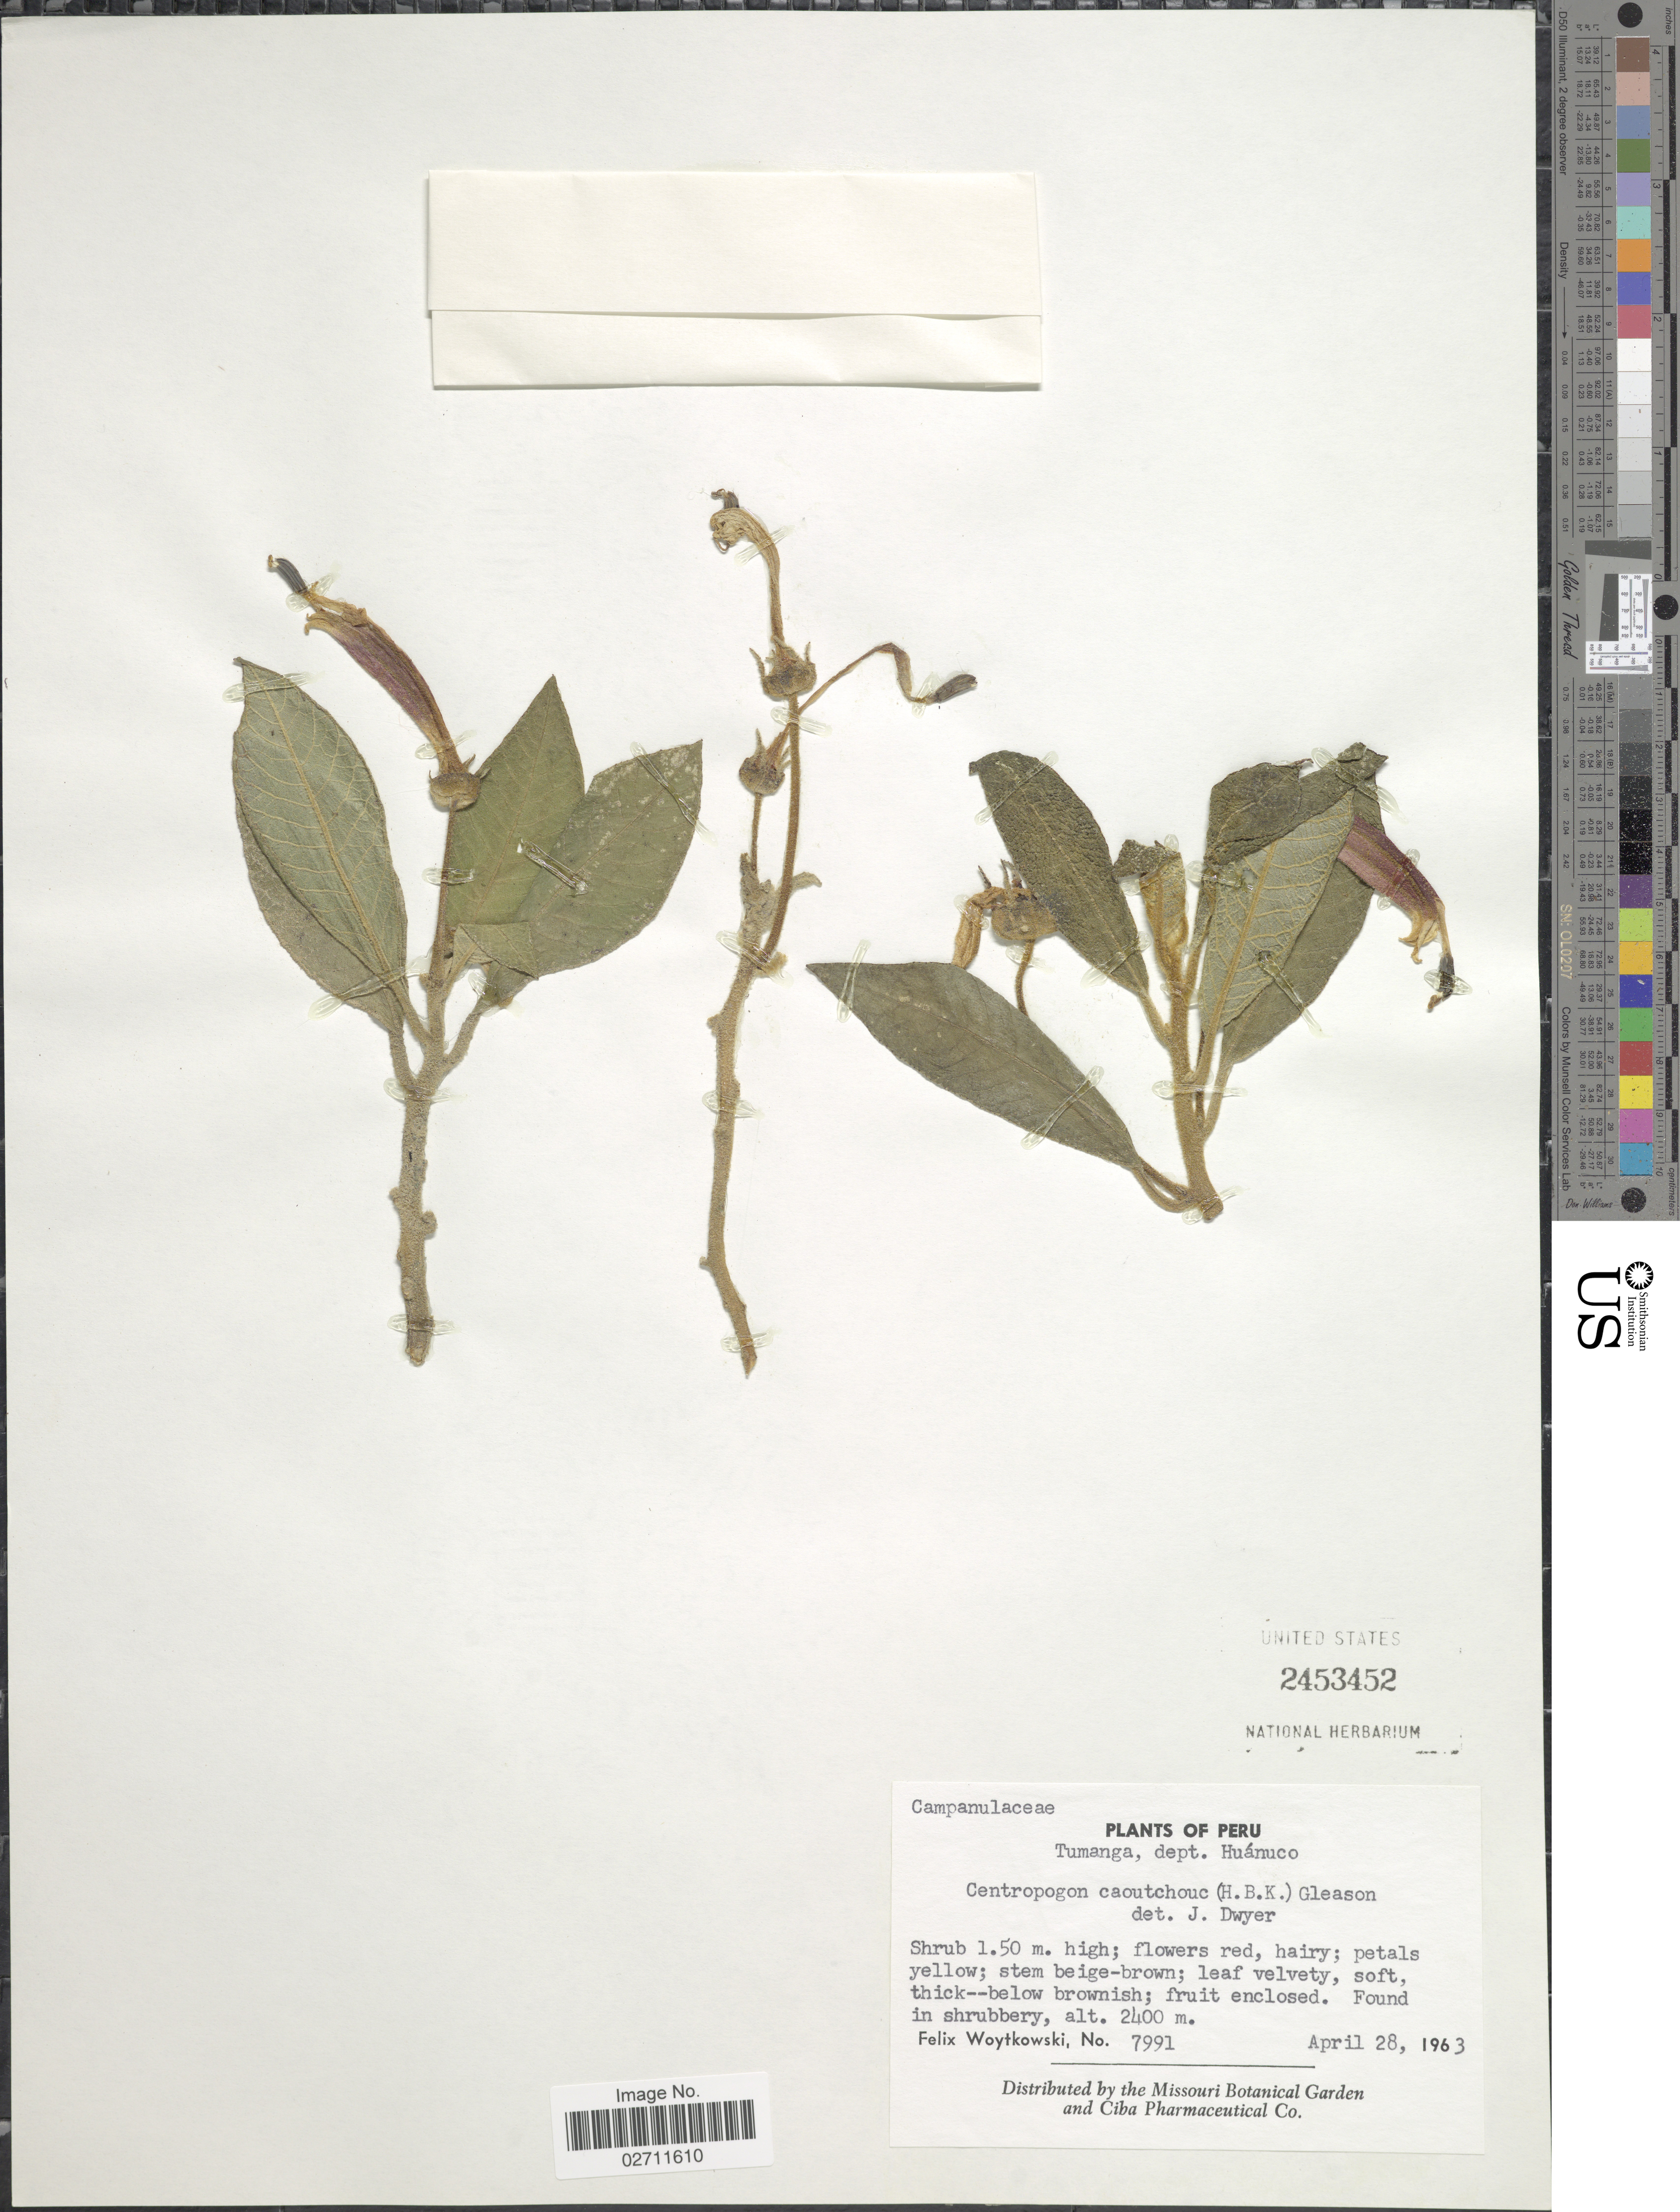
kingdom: Plantae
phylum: Tracheophyta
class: Magnoliopsida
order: Asterales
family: Campanulaceae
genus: Centropogon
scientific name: Centropogon caoutchouc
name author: (Kunth) Gleason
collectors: F. Woytkowski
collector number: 7991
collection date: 1963-04-28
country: Peru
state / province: Huánuco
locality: Tumanga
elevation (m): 2400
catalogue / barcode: US 2453452